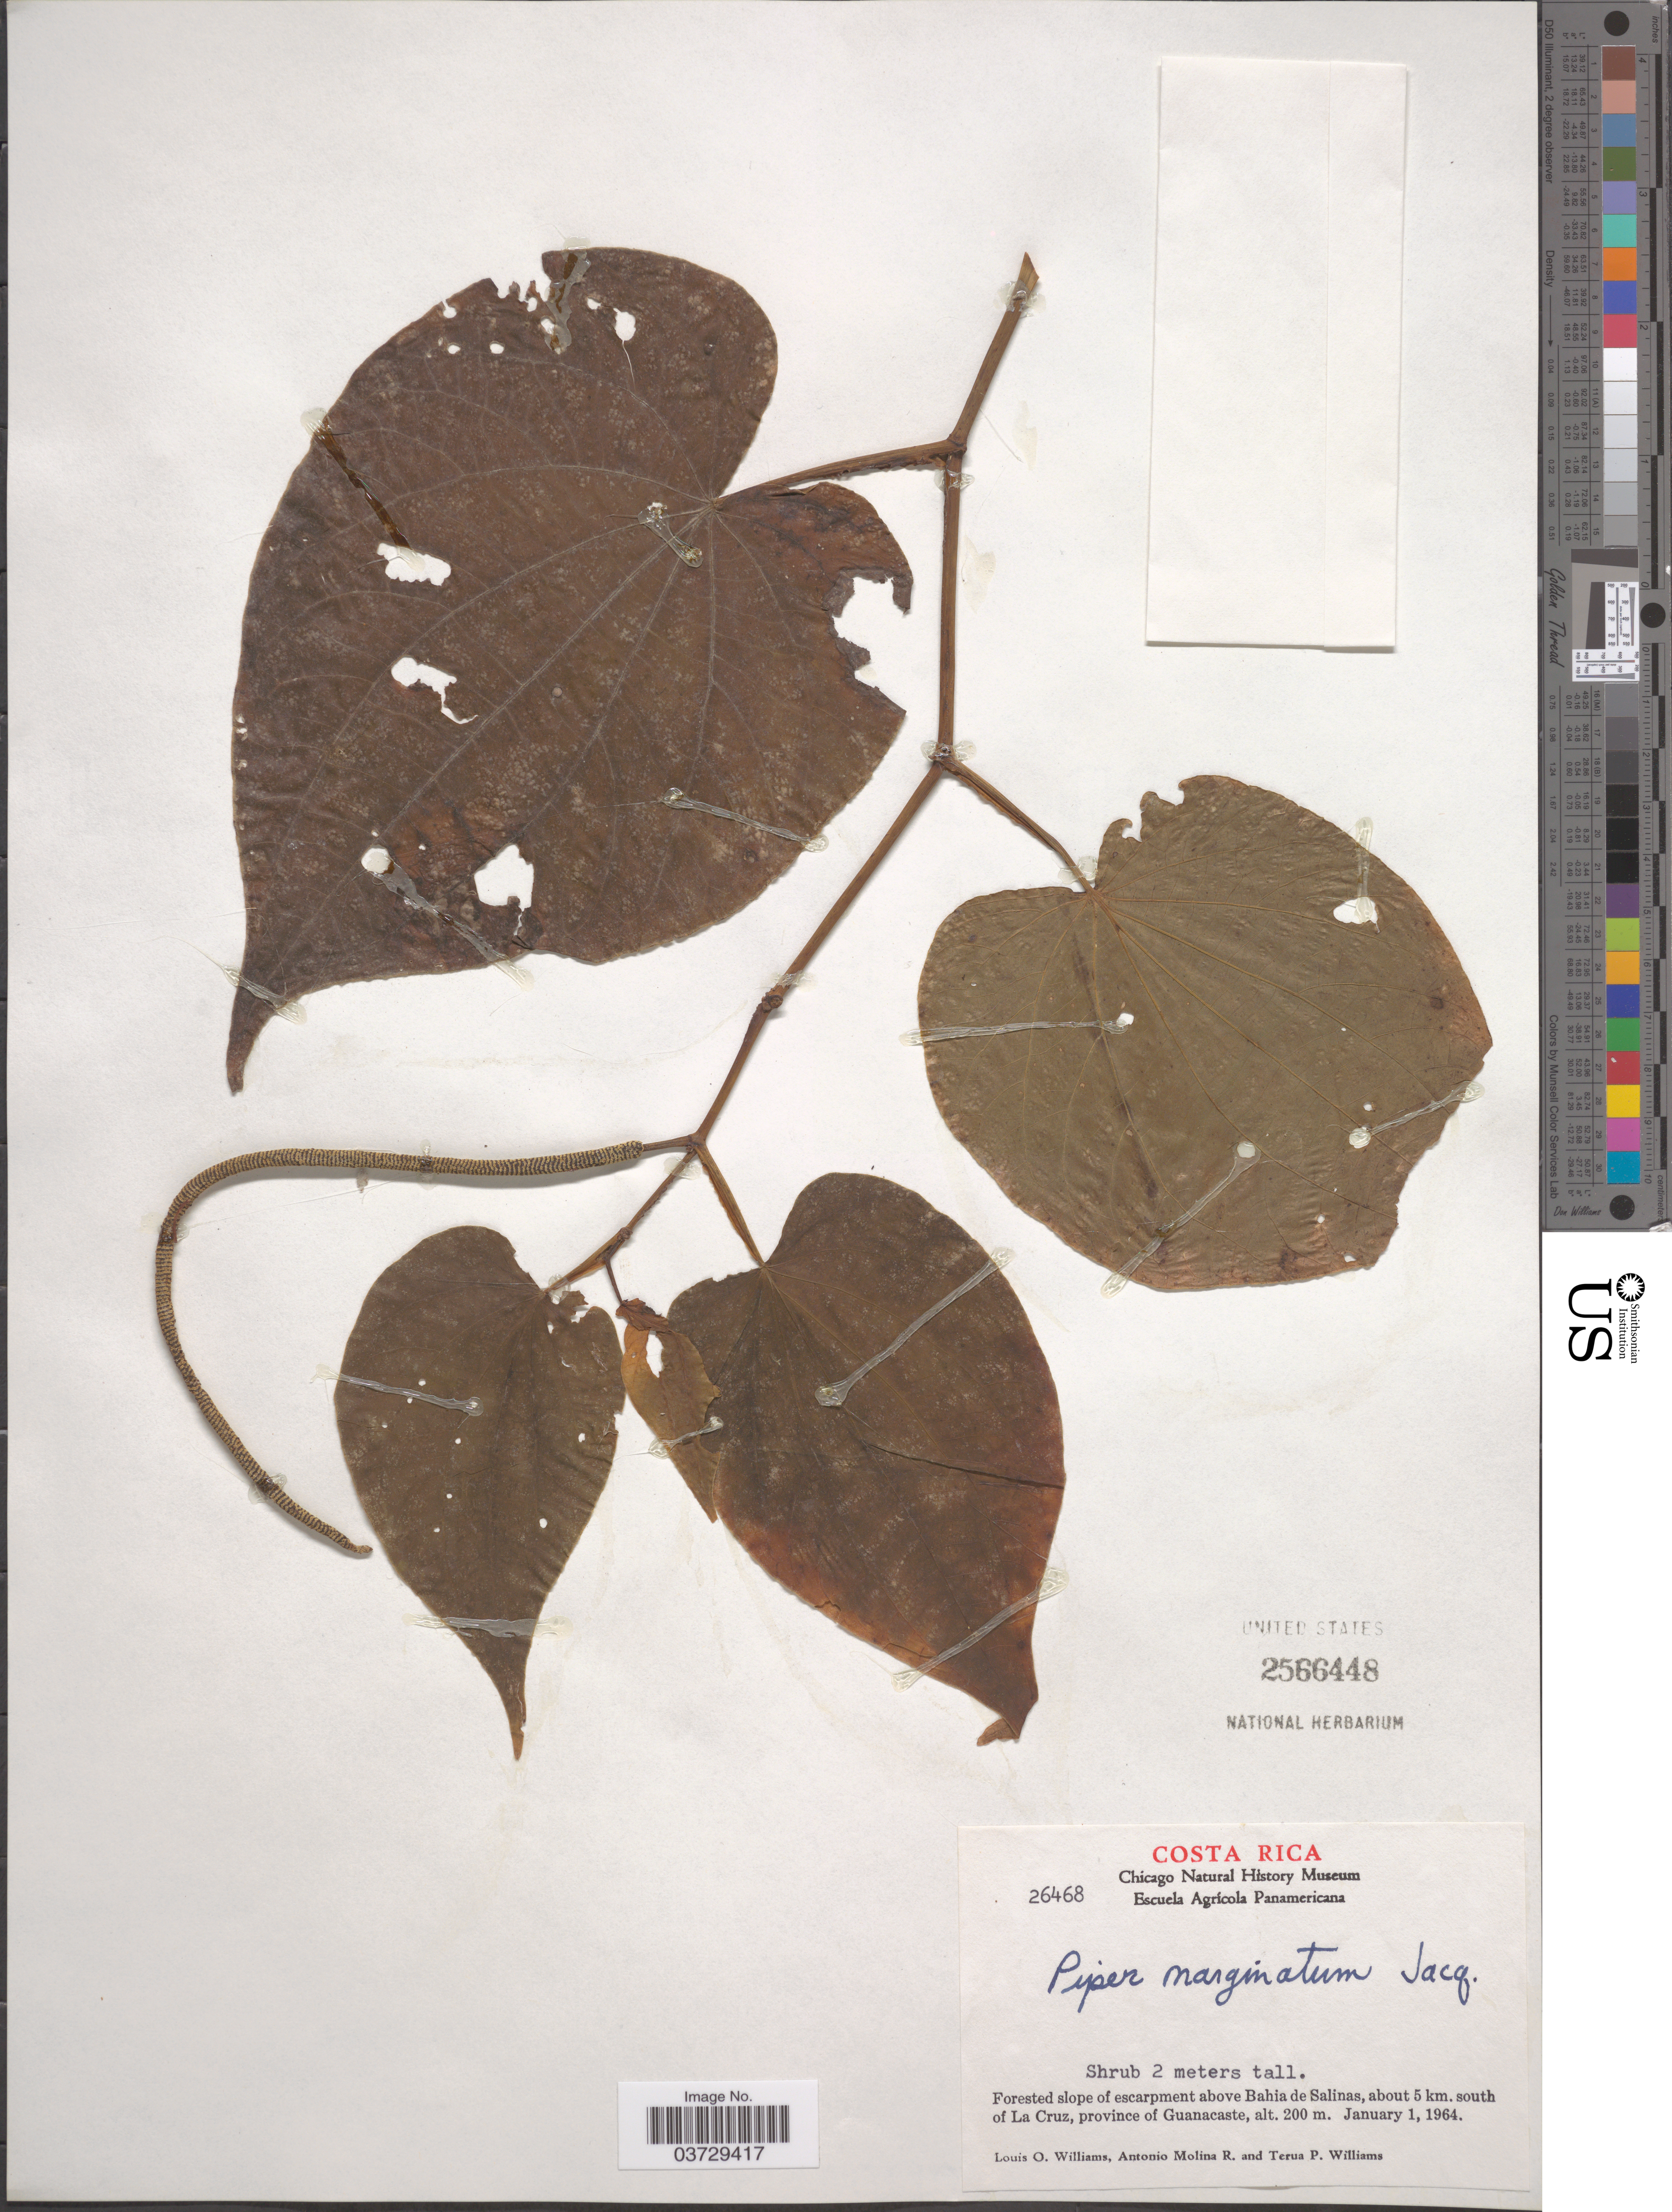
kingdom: Plantae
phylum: Tracheophyta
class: Magnoliopsida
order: Piperales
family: Piperaceae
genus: Piper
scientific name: Piper marginatum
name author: Jacq.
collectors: L. O. Williams, A. Molina R. & T. Williams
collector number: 26468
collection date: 1964-01-01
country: Costa Rica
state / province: Guanacaste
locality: Forested slope of escarpment above Bahia de Salinas, about 5 km. south of la Cruz.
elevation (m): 200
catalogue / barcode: US 2566448